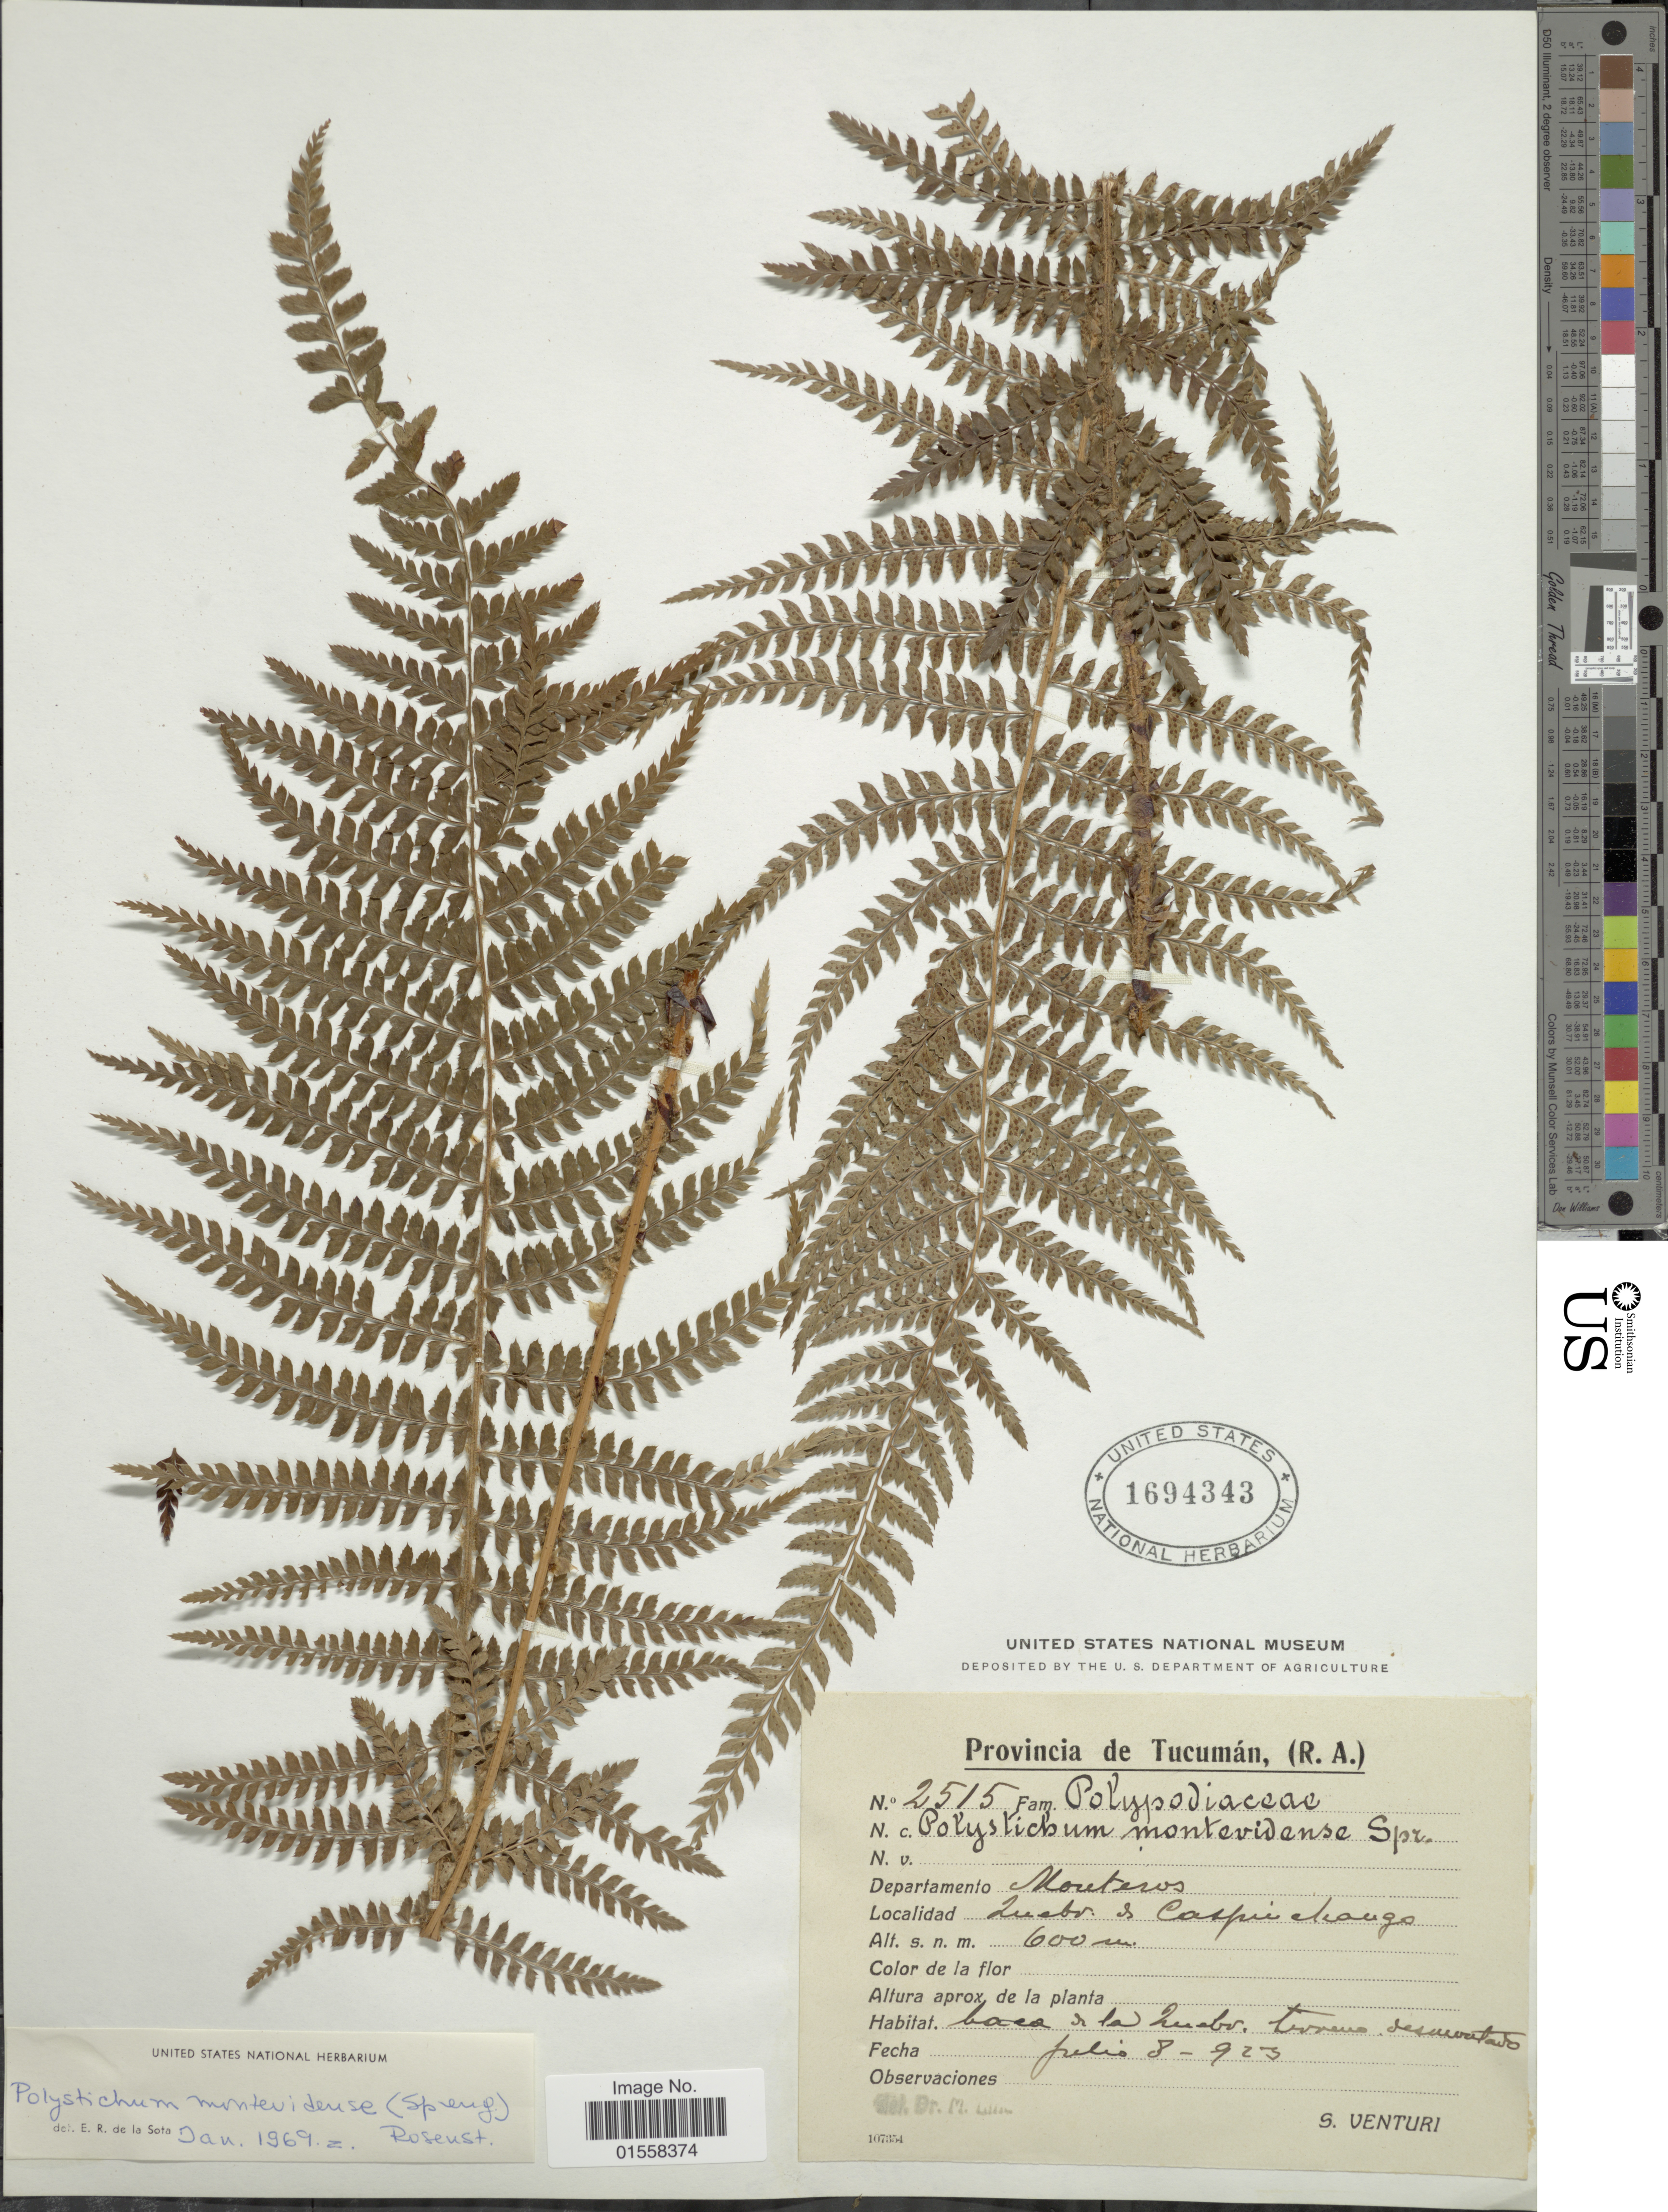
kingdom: Plantae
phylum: Tracheophyta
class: Polypodiopsida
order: Polypodiales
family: Dryopteridaceae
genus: Polystichum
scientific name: Polystichum montevidense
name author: (Spreng.) Rosenst.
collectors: S. Venturi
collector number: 2515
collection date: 1923-07-08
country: Argentina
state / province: Tucuman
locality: Provincia de Tucuman (R, A.) Departamento Monteros, Quebr. de Caspichango.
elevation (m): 600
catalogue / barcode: US 1694343